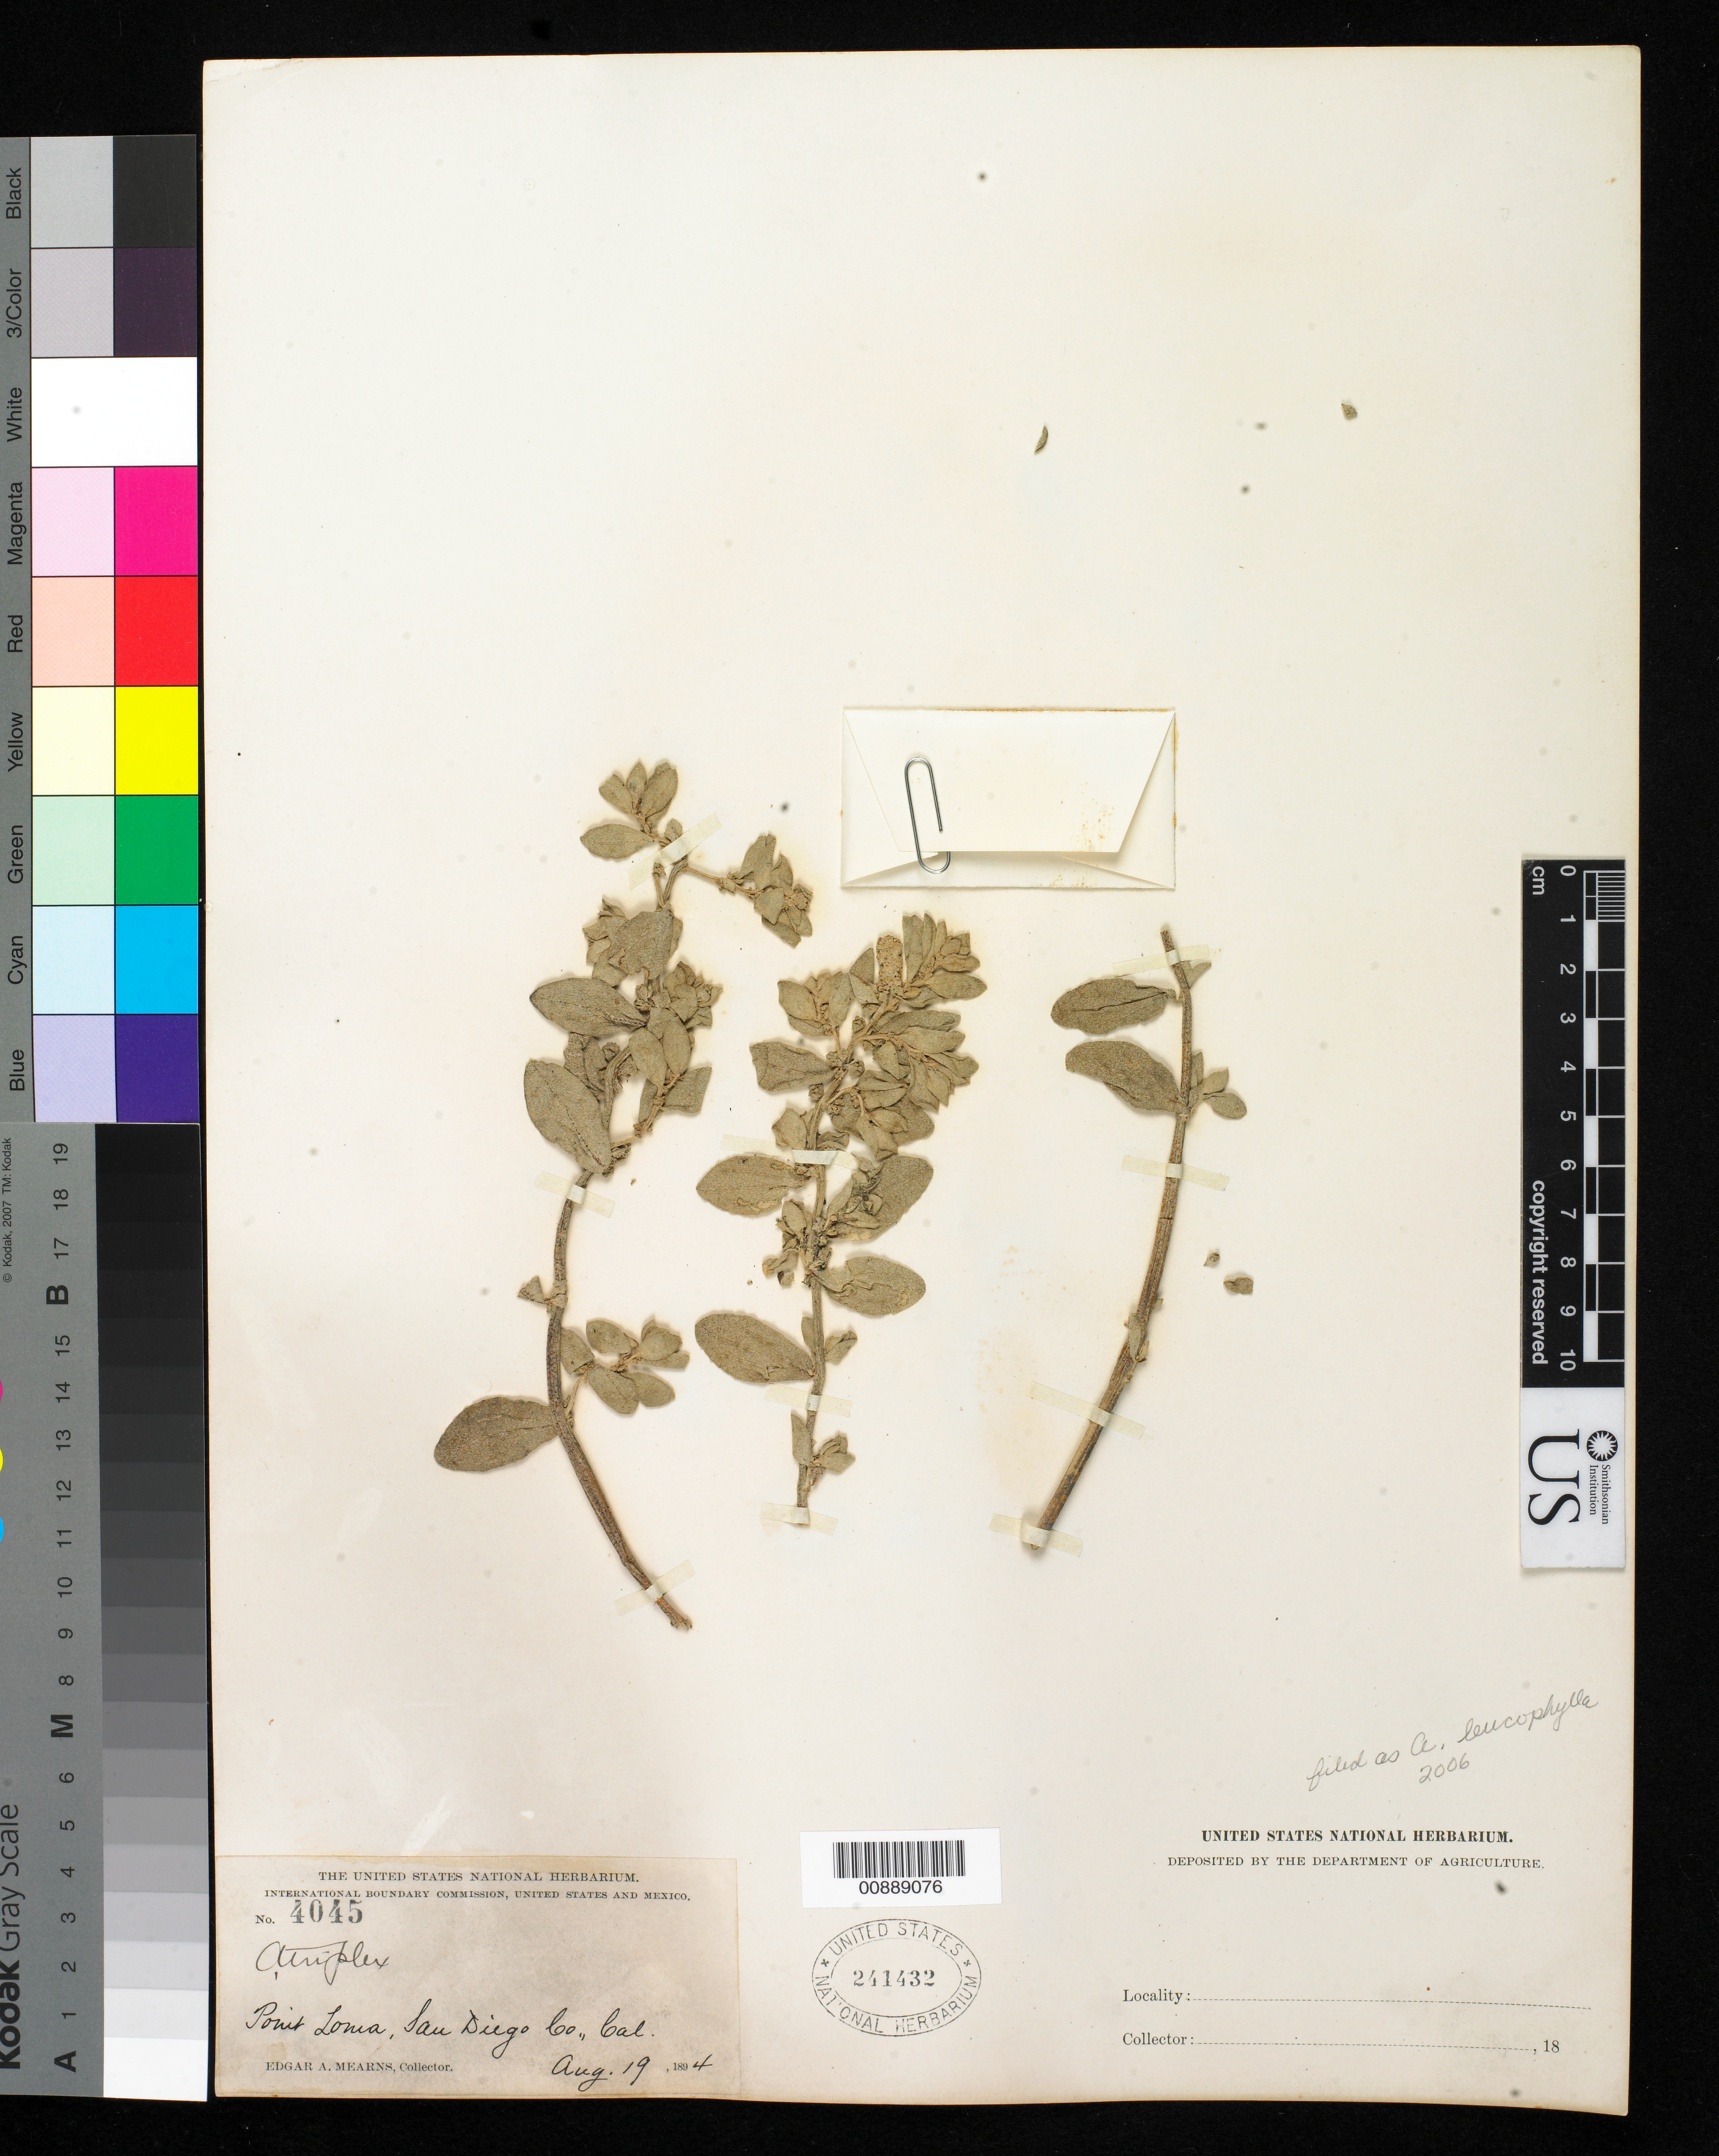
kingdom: Plantae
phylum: Tracheophyta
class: Magnoliopsida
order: Caryophyllales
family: Amaranthaceae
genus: Atriplex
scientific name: Atriplex leucophylla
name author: (Moq.) D. Dietr.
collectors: E. A. Mearns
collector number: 4045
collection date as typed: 19 Aug 1894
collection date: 1894-08-19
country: United States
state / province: California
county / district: San Diego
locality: Point Loma, San Diego County, California.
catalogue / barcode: US 241432